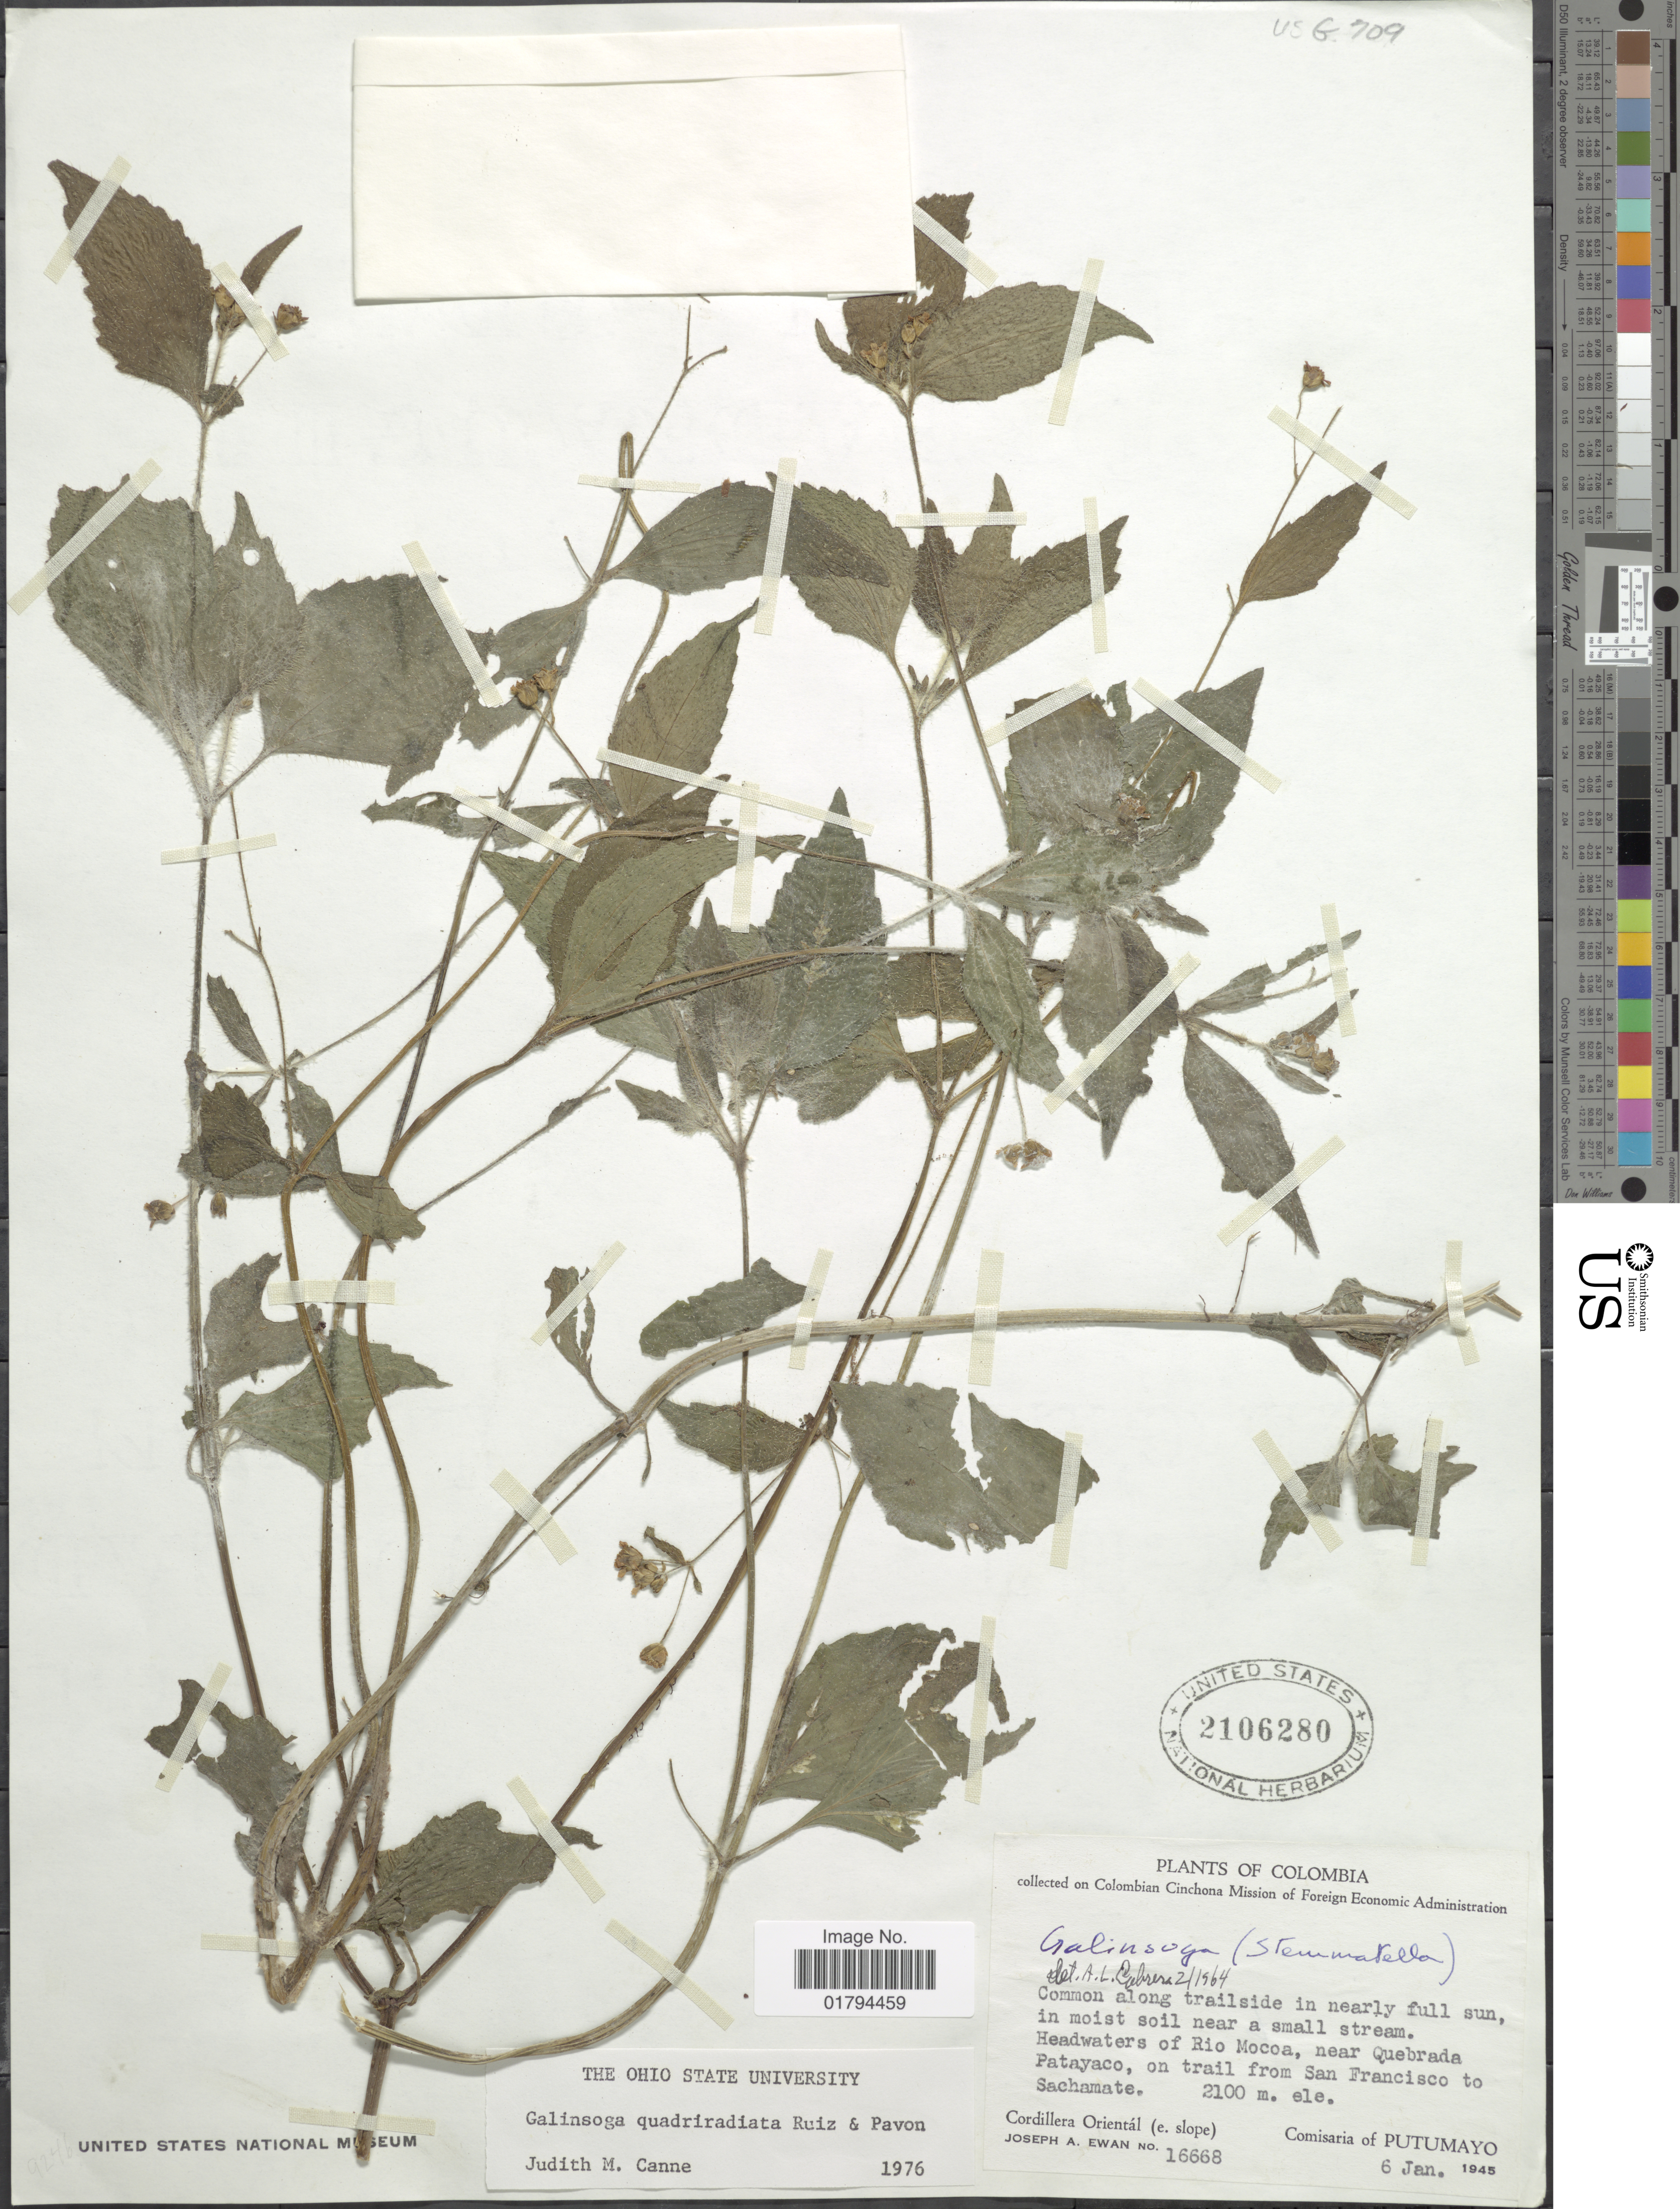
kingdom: Plantae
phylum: Tracheophyta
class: Magnoliopsida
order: Asterales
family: Asteraceae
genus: Galinsoga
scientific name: Galinsoga quadriradiata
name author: Ruiz & Pav.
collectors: J. A. Ewan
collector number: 1668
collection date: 1945-01-06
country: Colombia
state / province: Putumayo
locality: Headwaters of RIo Mocoa, near Quebrada Patayaco, on trail from San Francisco to Sachamate. Cordillera Oriental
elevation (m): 2100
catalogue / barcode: US 2106280